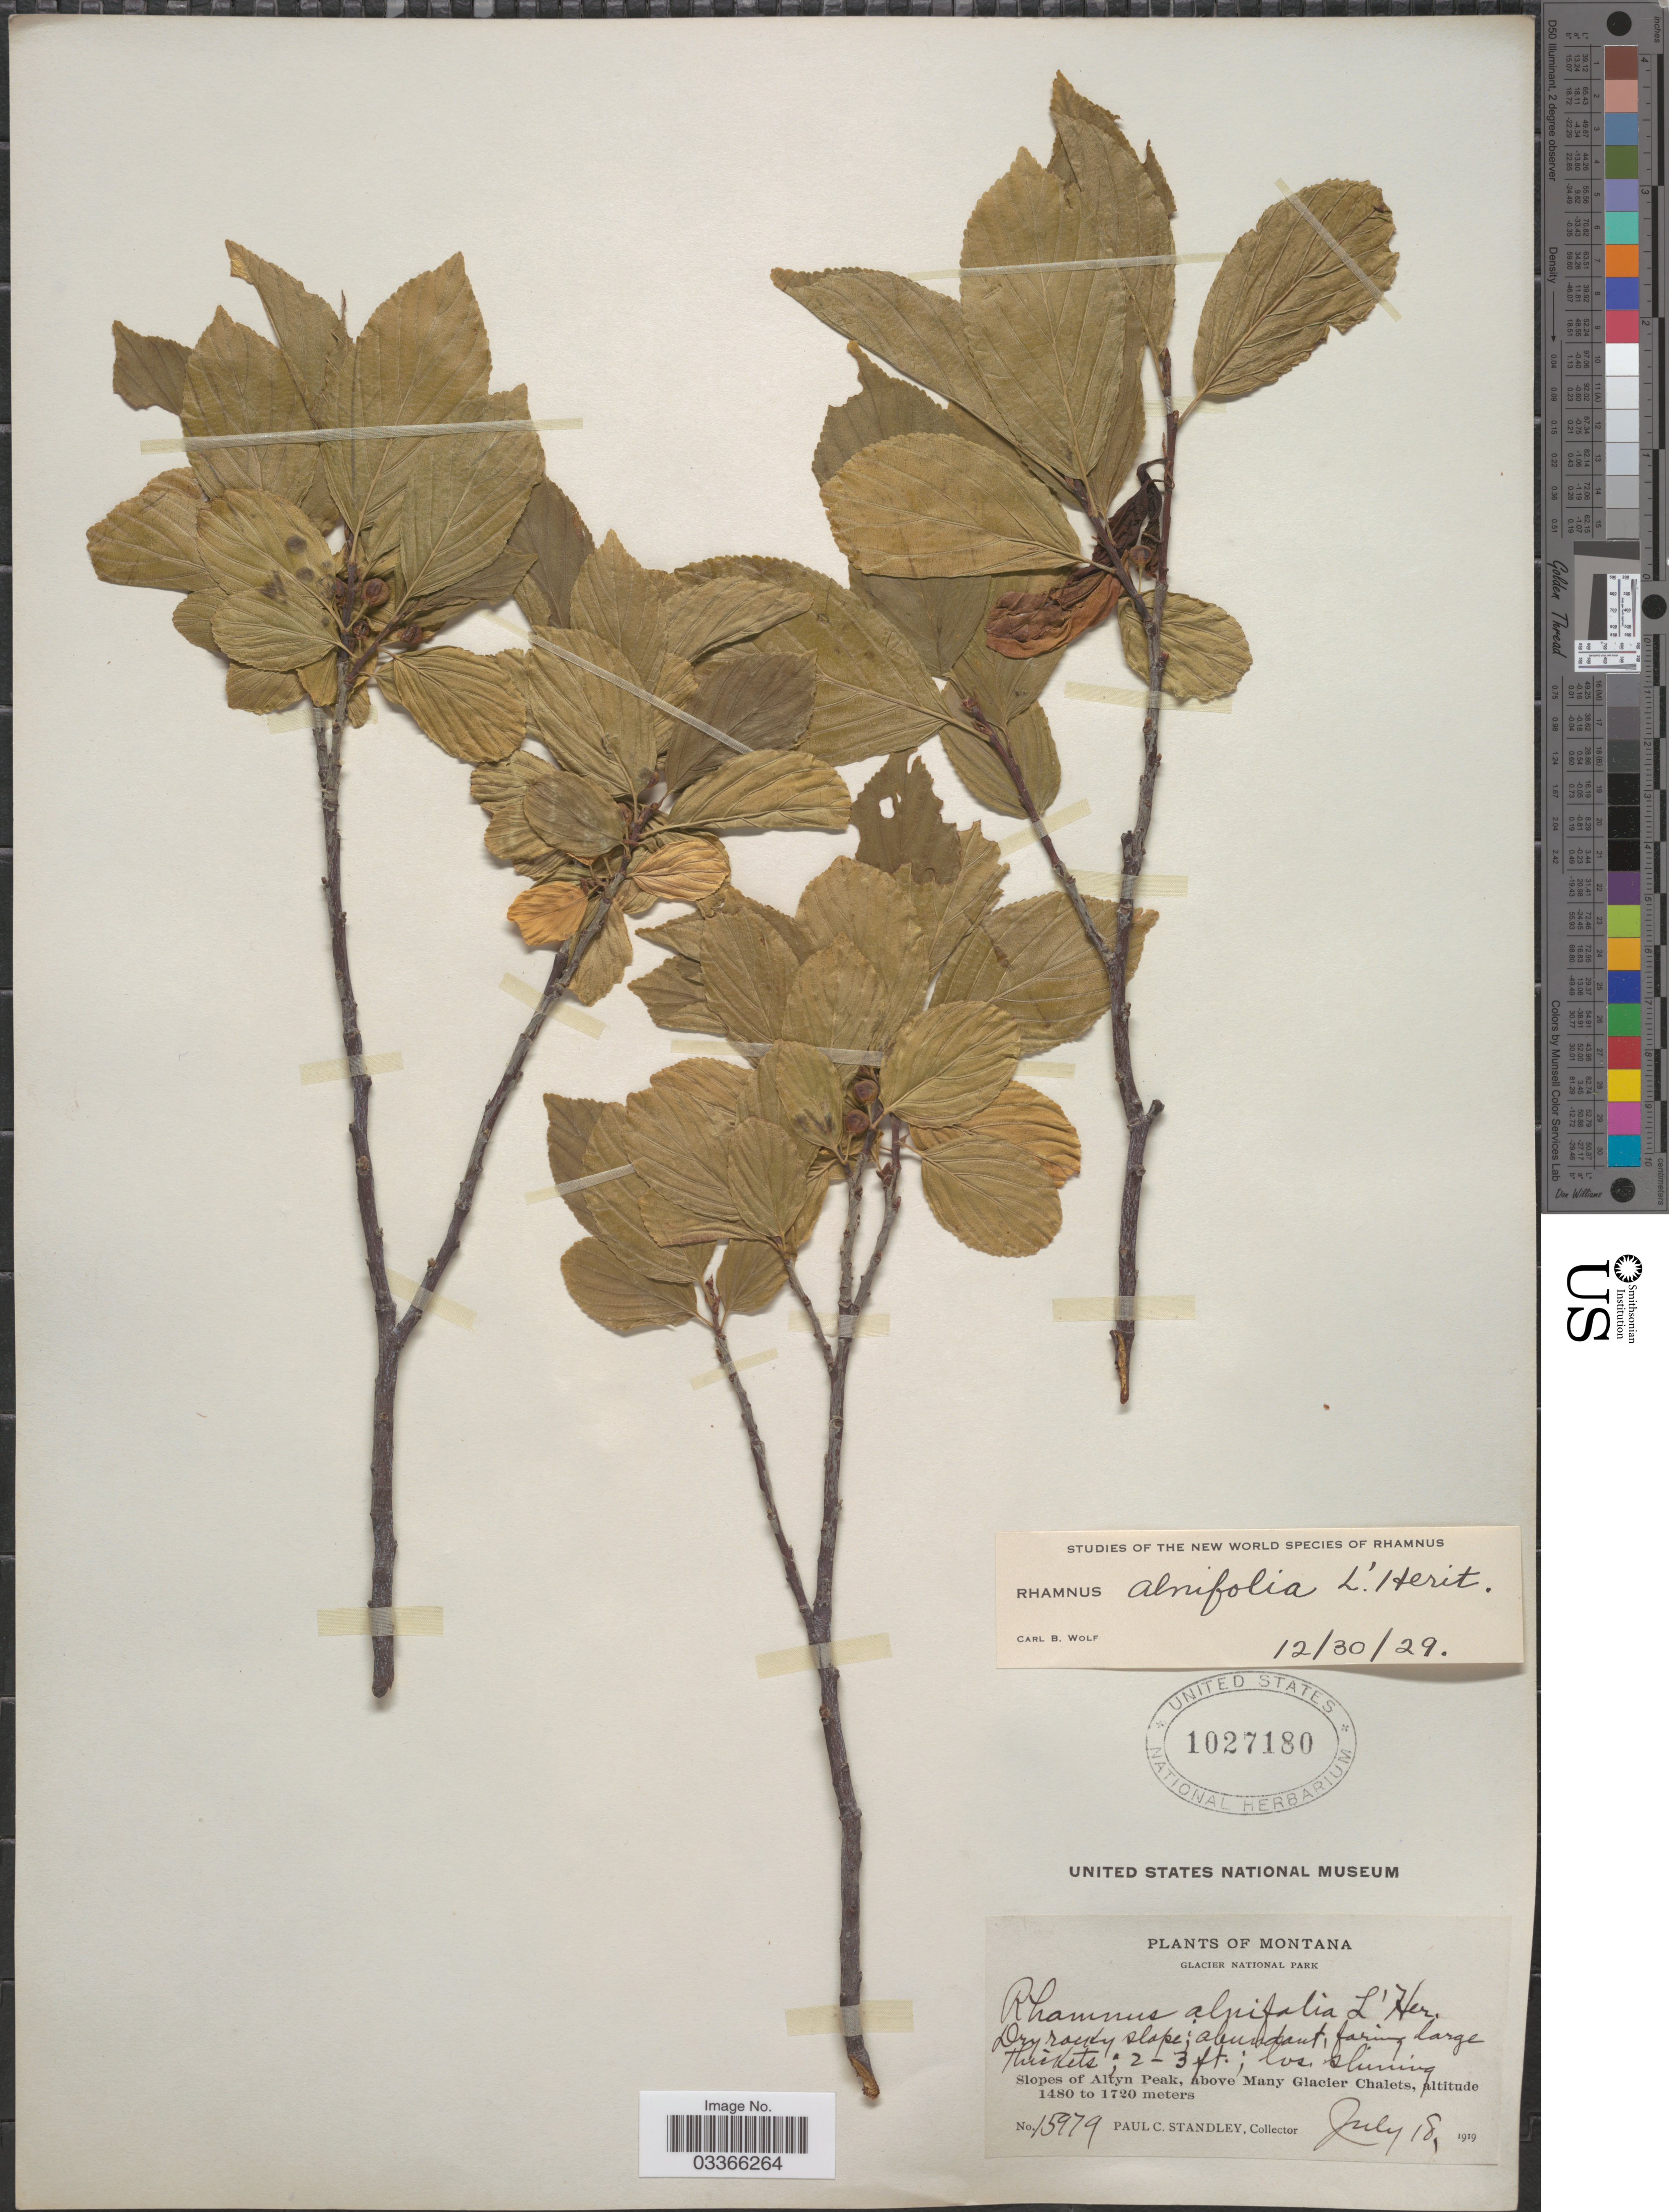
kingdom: Plantae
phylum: Tracheophyta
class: Magnoliopsida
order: Rosales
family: Rhamnaceae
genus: Rhamnus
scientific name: Rhamnus alnifolia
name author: L'Hér.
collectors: P. C. Standley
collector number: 15979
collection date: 1919-07-18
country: United States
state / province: Montana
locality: Glacier National Park, Slopes of Altyn Peak, above Many Glacier Chalets.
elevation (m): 1480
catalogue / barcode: US 1027180